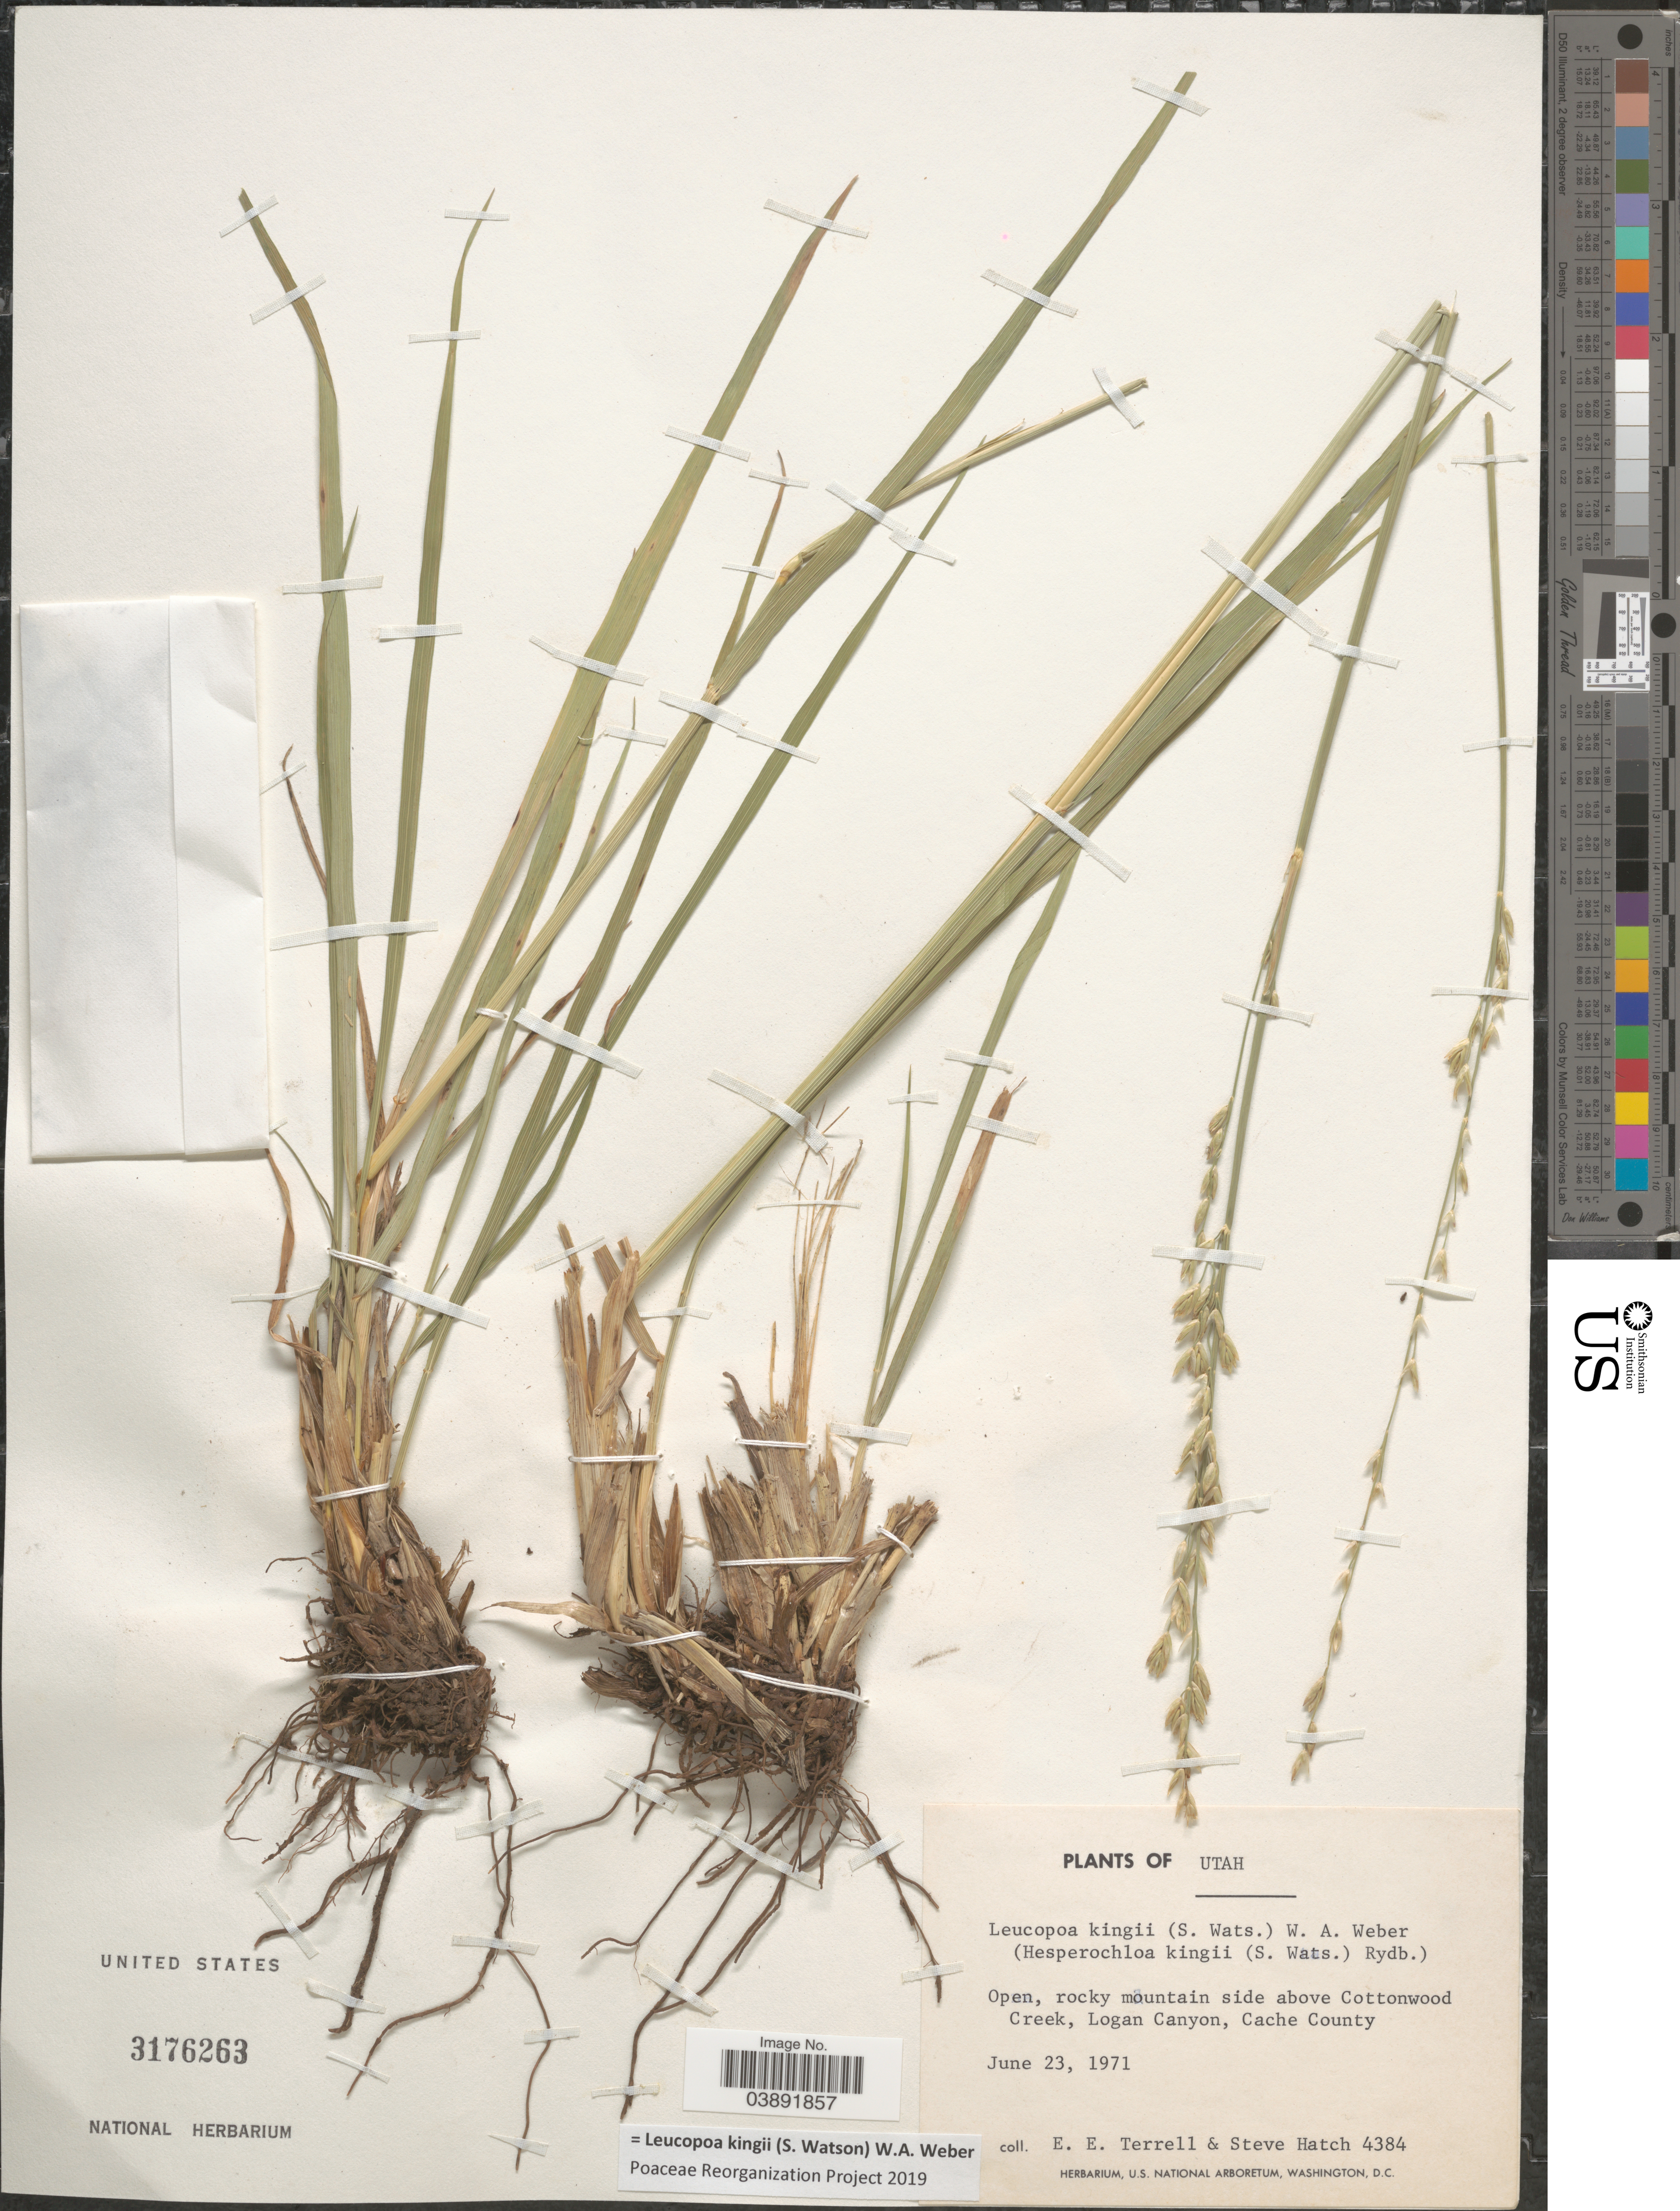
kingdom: Plantae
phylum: Tracheophyta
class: Liliopsida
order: Poales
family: Poaceae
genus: Hesperochloa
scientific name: Hesperochloa kingii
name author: (S. Watson) Rydb.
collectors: E. E. Terrell & S. Hatch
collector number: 4384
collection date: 1971-06-23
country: United States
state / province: Utah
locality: Open, rocky mountain side above Cottonwood Creek, Logan Canyon, Cache County.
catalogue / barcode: US 3176263